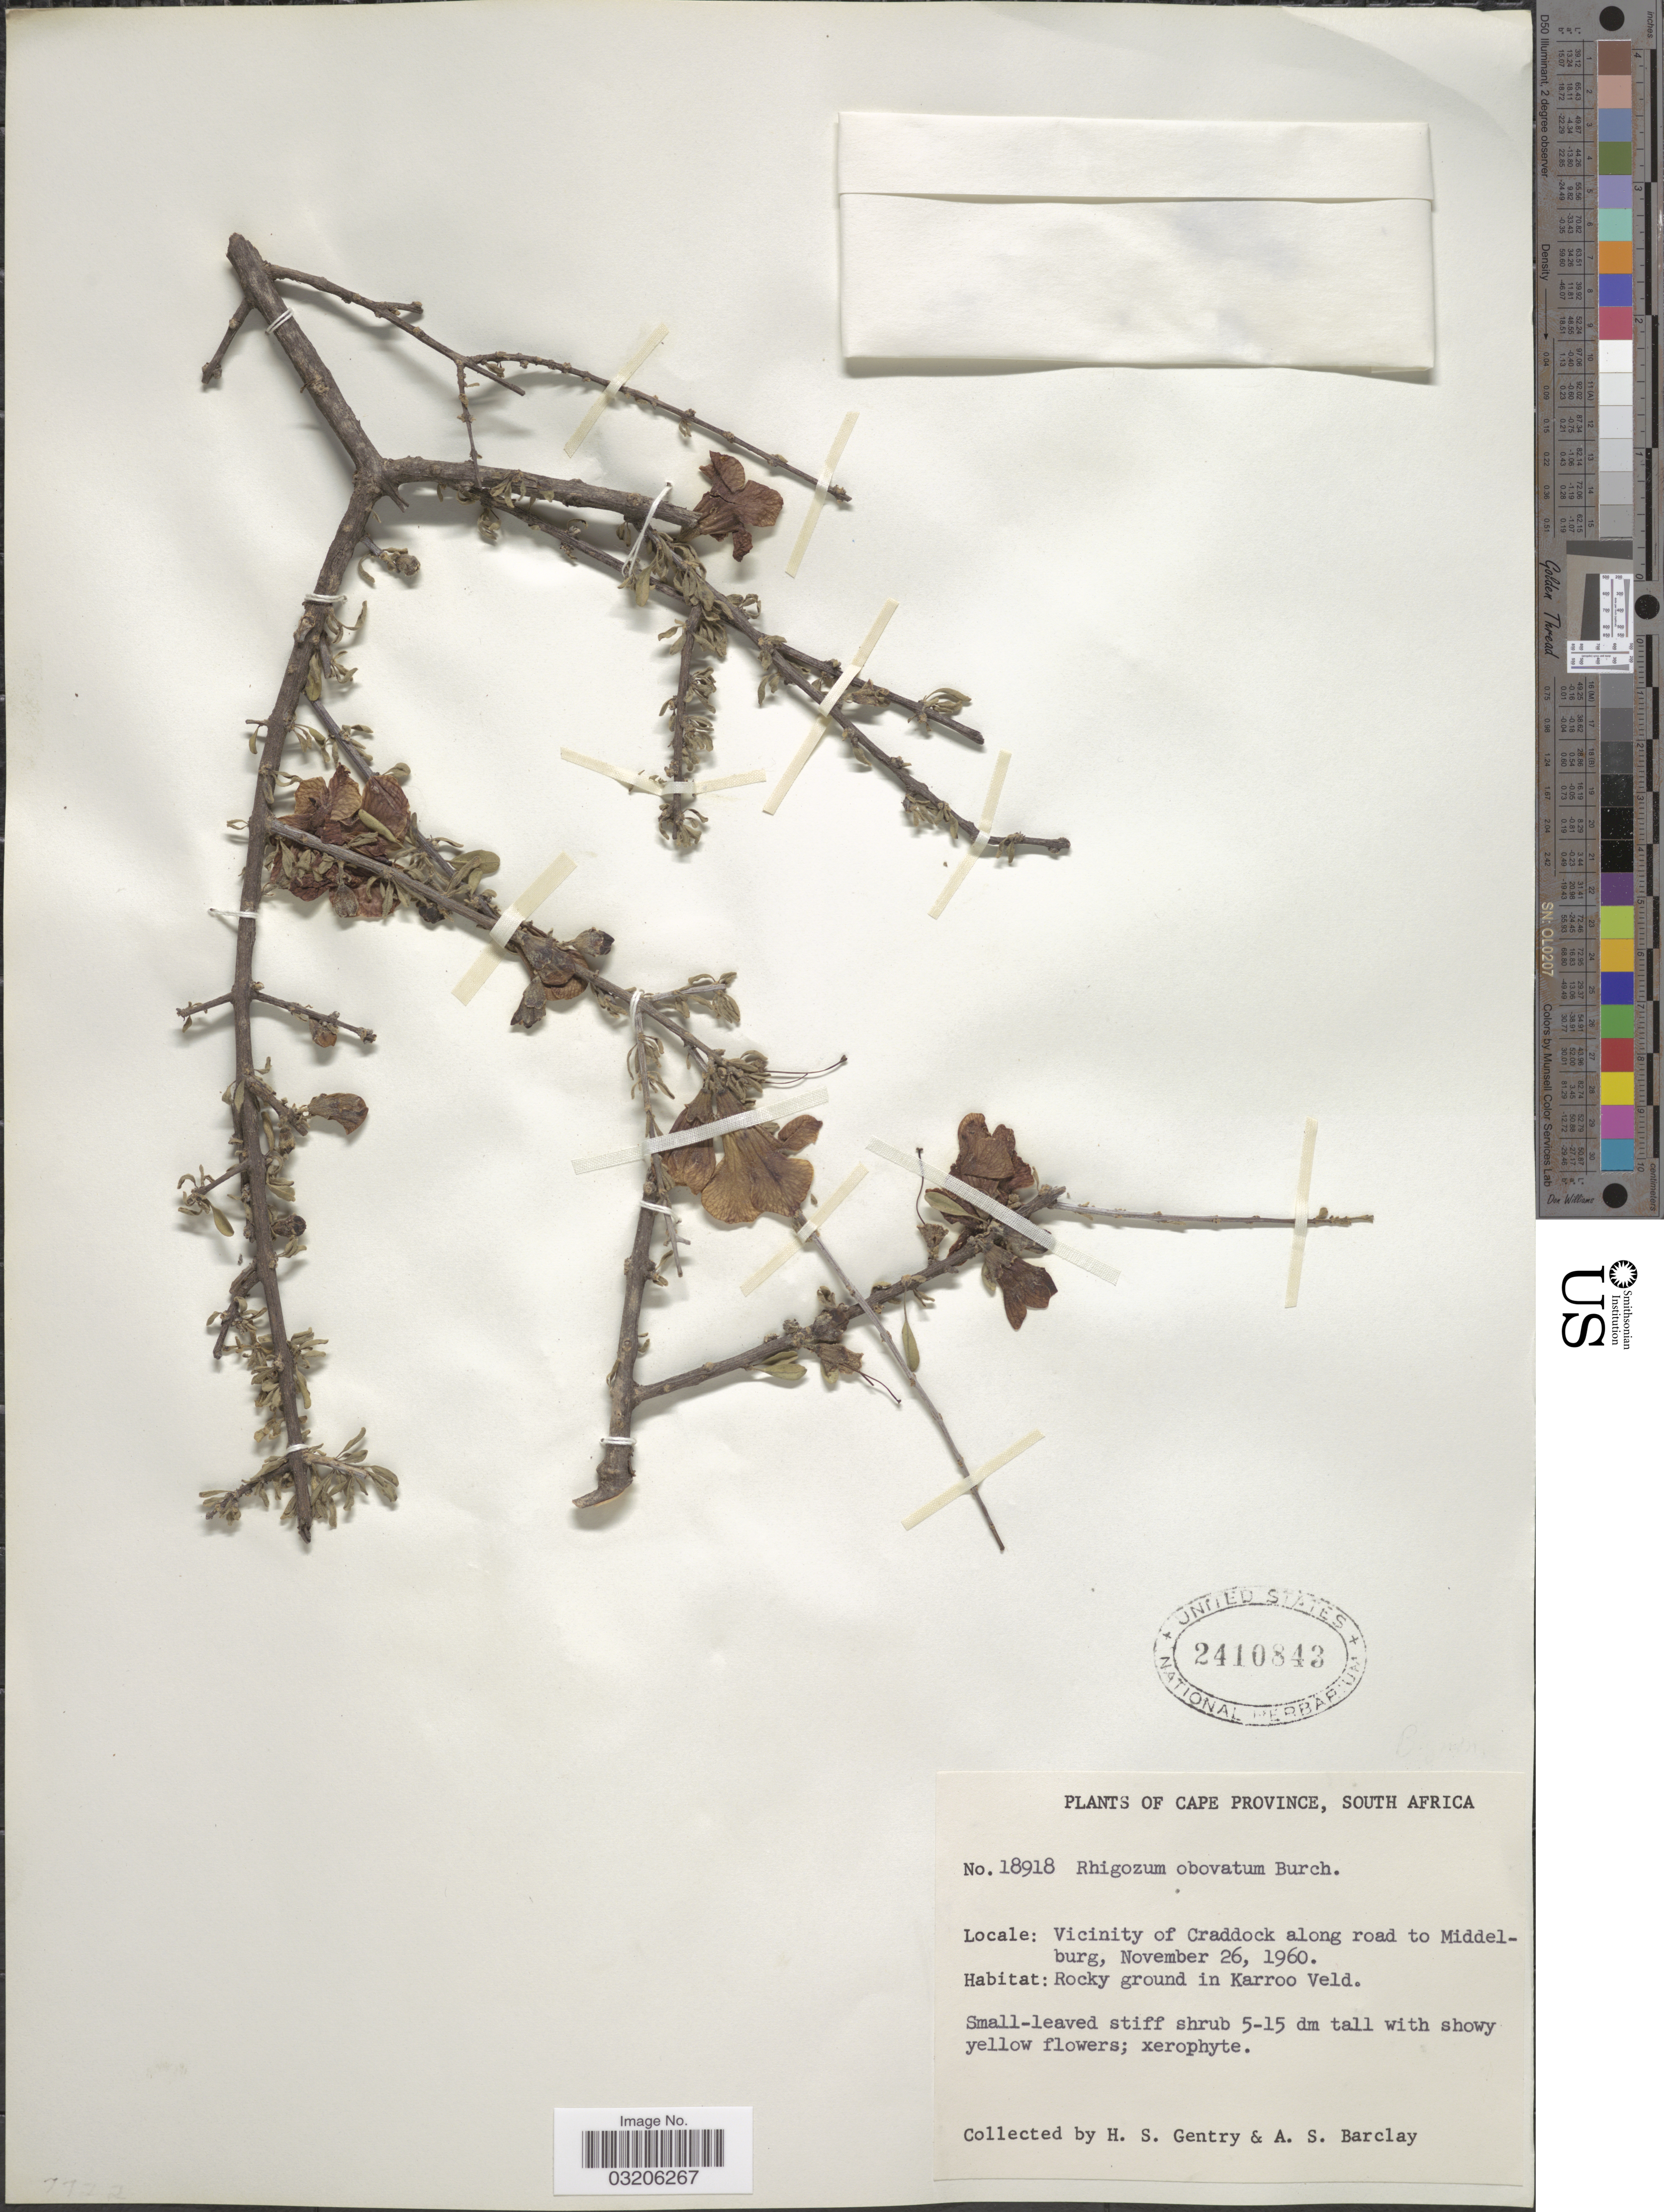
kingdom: Plantae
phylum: Tracheophyta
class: Magnoliopsida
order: Lamiales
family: Bignoniaceae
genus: Rhigozum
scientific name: Rhigozum obovatum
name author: Burch.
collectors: H. S. Gentry & A. S. Barclay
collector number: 18918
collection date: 1960-11-26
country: South Africa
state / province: Eastern Cape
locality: Vicinity of Craddock along road to Middelburg.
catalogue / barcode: US 2410843